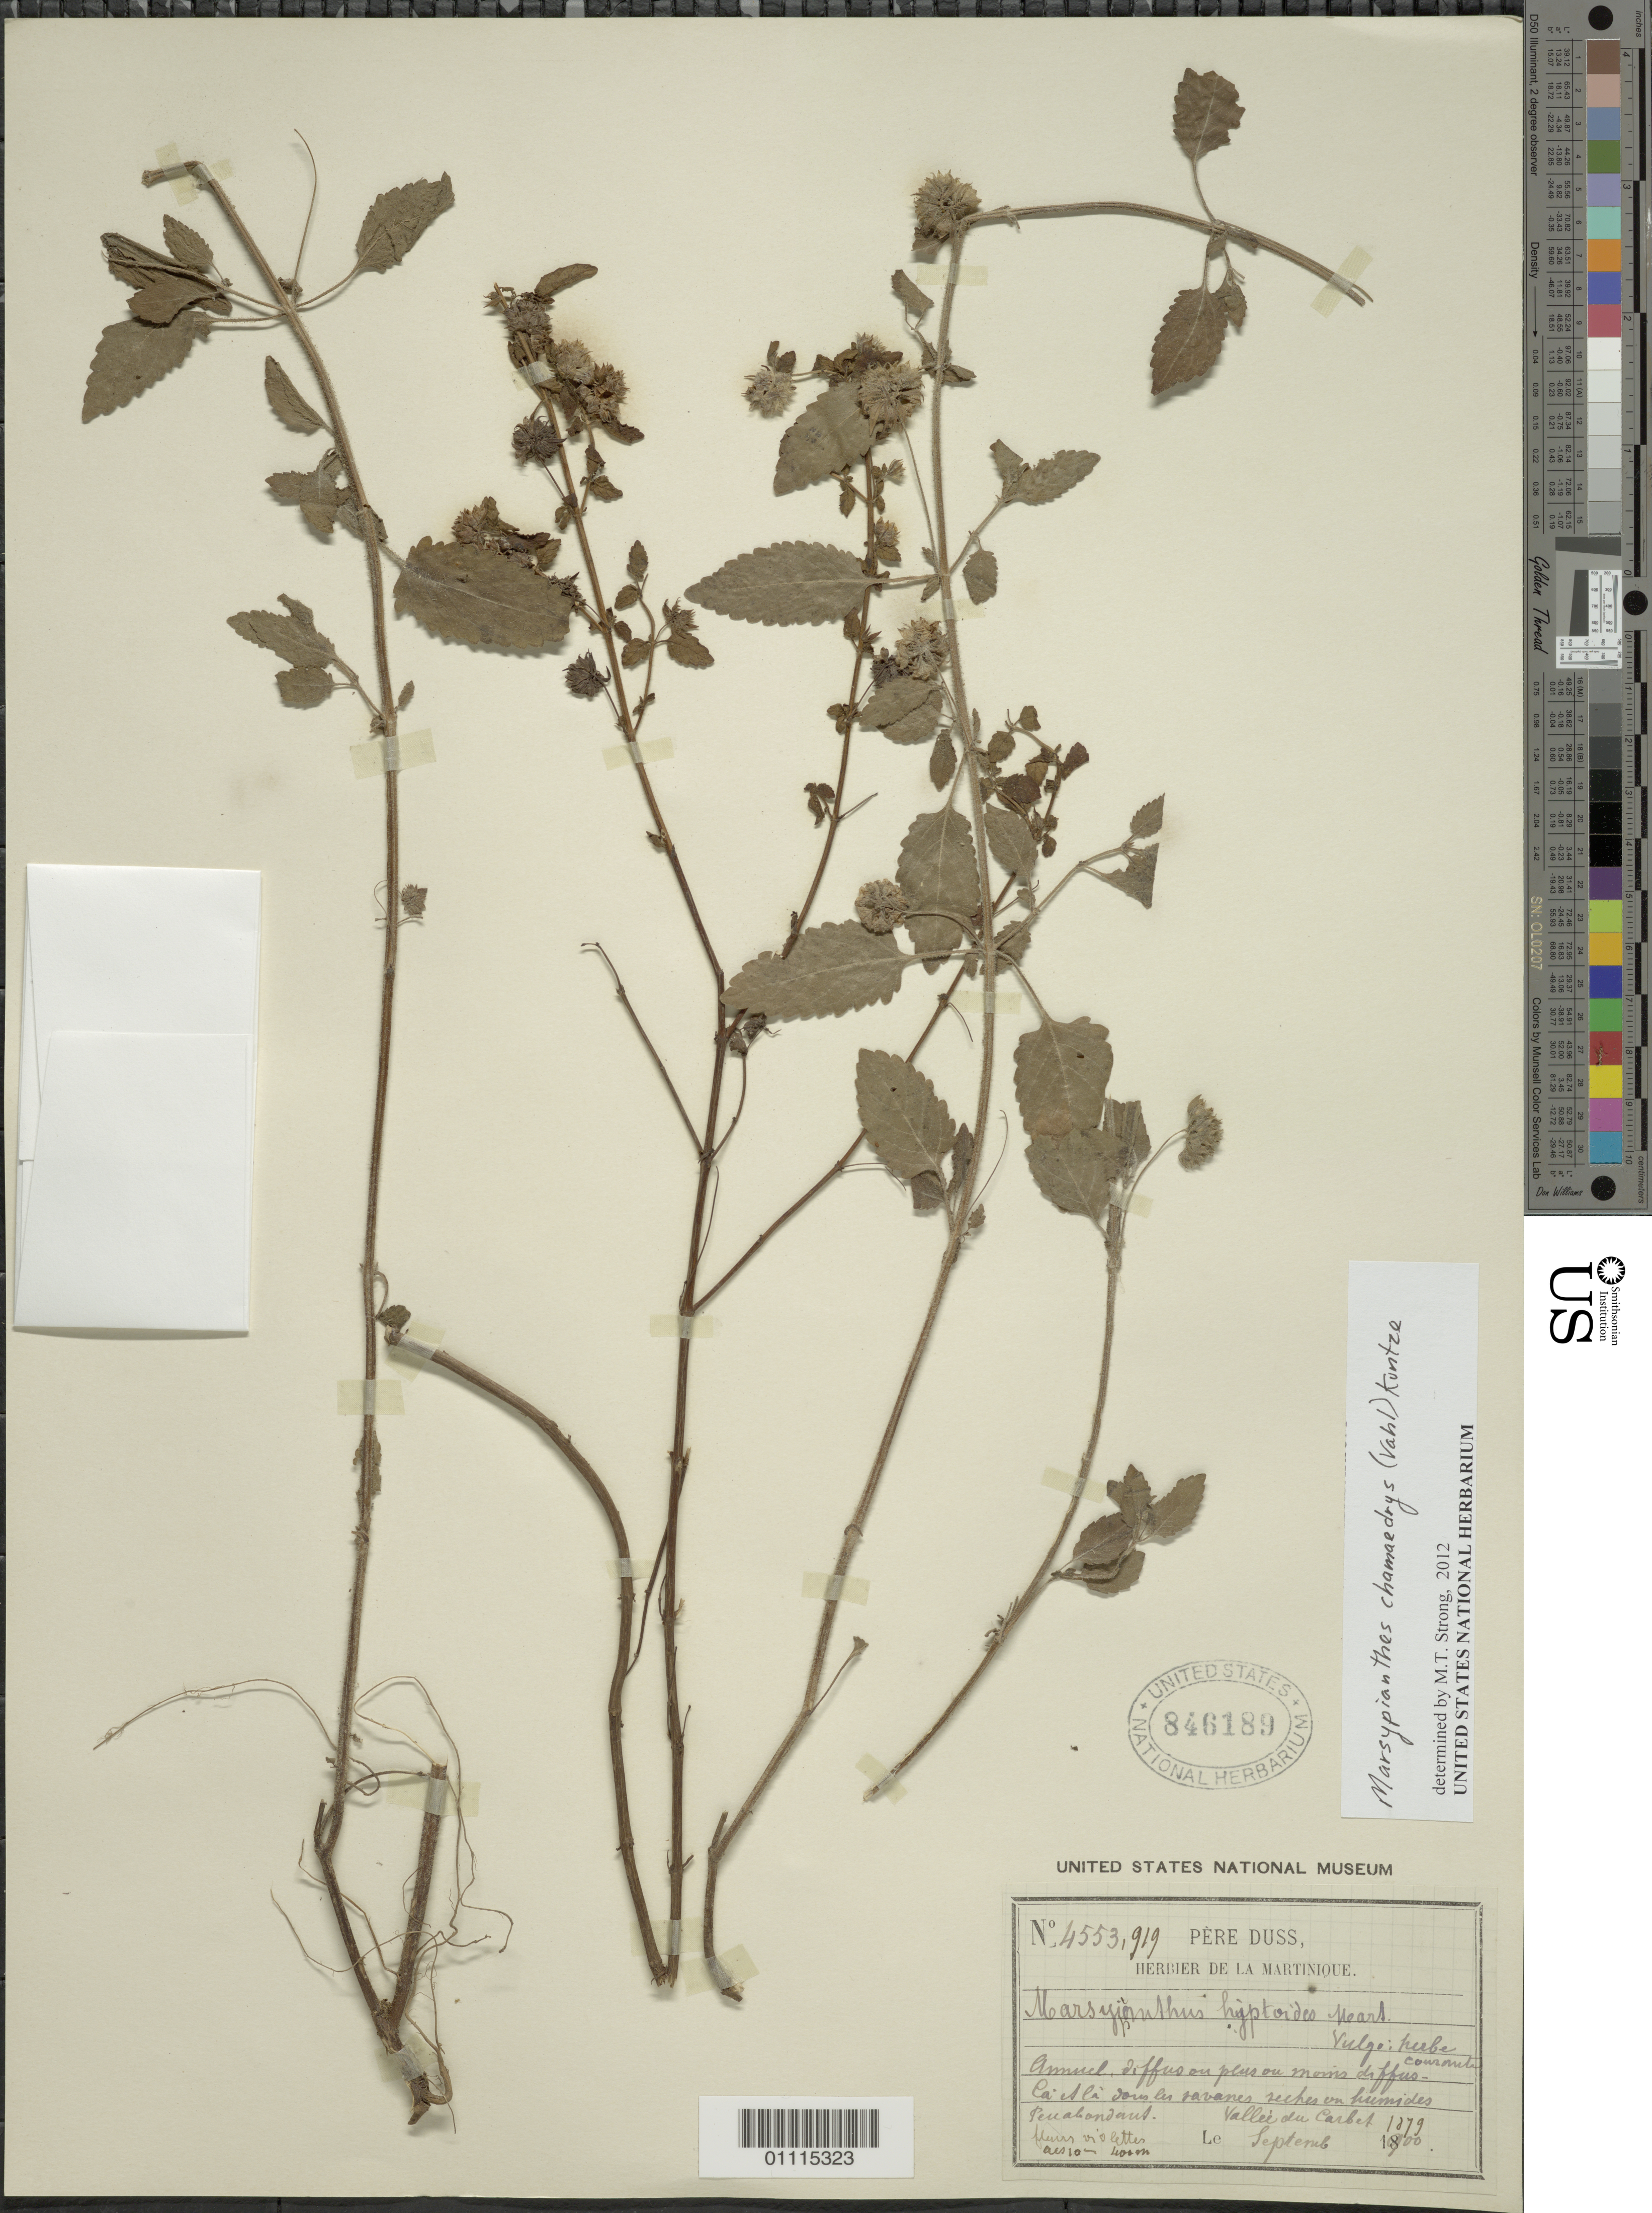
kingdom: Plantae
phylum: Tracheophyta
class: Magnoliopsida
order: Lamiales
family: Lamiaceae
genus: Marsypianthes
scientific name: Marsypianthes chamaedrys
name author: (Vahl) Kuntze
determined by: Strong, M. T., (US), Smithsonian Institution - National Museum of Natural History (UNITED STATES)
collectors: Père Duss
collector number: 4553, 919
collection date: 1879-09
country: Martinique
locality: Valleé du Carbet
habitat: Câ et Cà sous les savanes seches ou humides. Peu abondant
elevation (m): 10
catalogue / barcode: US 846189